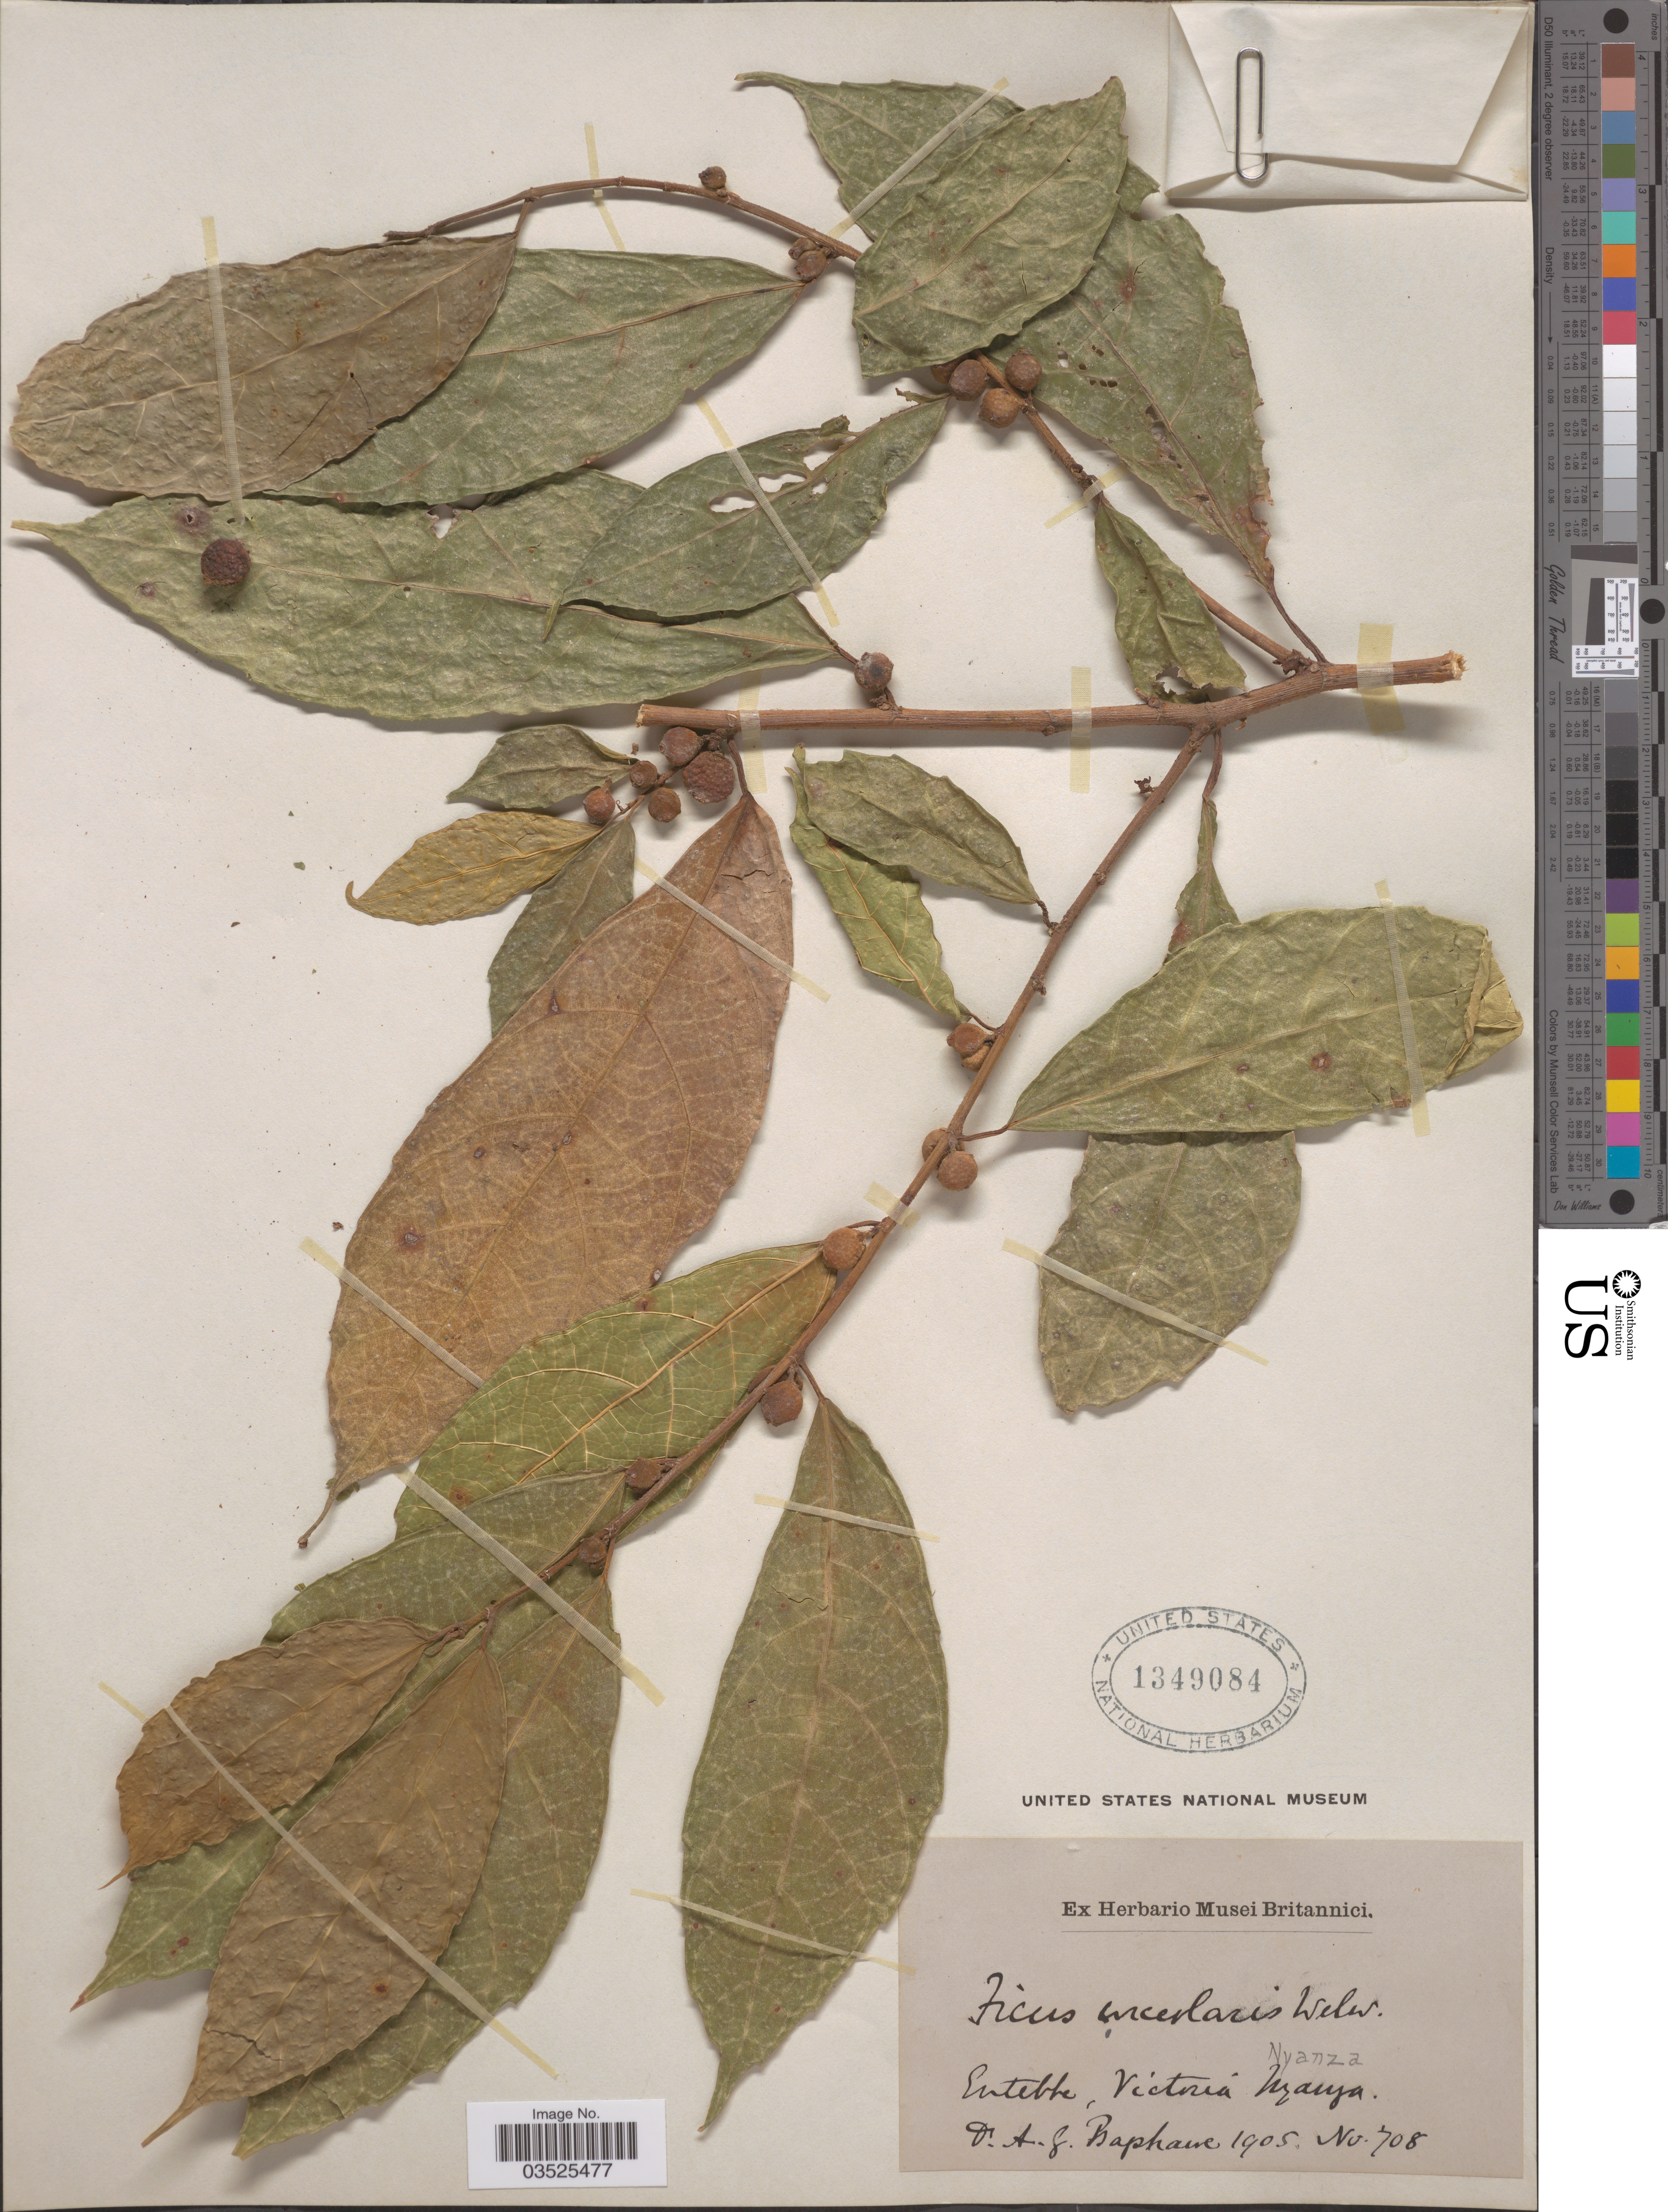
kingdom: Plantae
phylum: Tracheophyta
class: Magnoliopsida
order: Rosales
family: Moraceae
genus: Ficus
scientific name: Ficus urceolaris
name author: Welw. ex Hiern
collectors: A. Bagshawe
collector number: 708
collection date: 1905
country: Uganda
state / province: Central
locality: Entebbe, Victoria, Nyanza.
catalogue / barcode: US 1349084